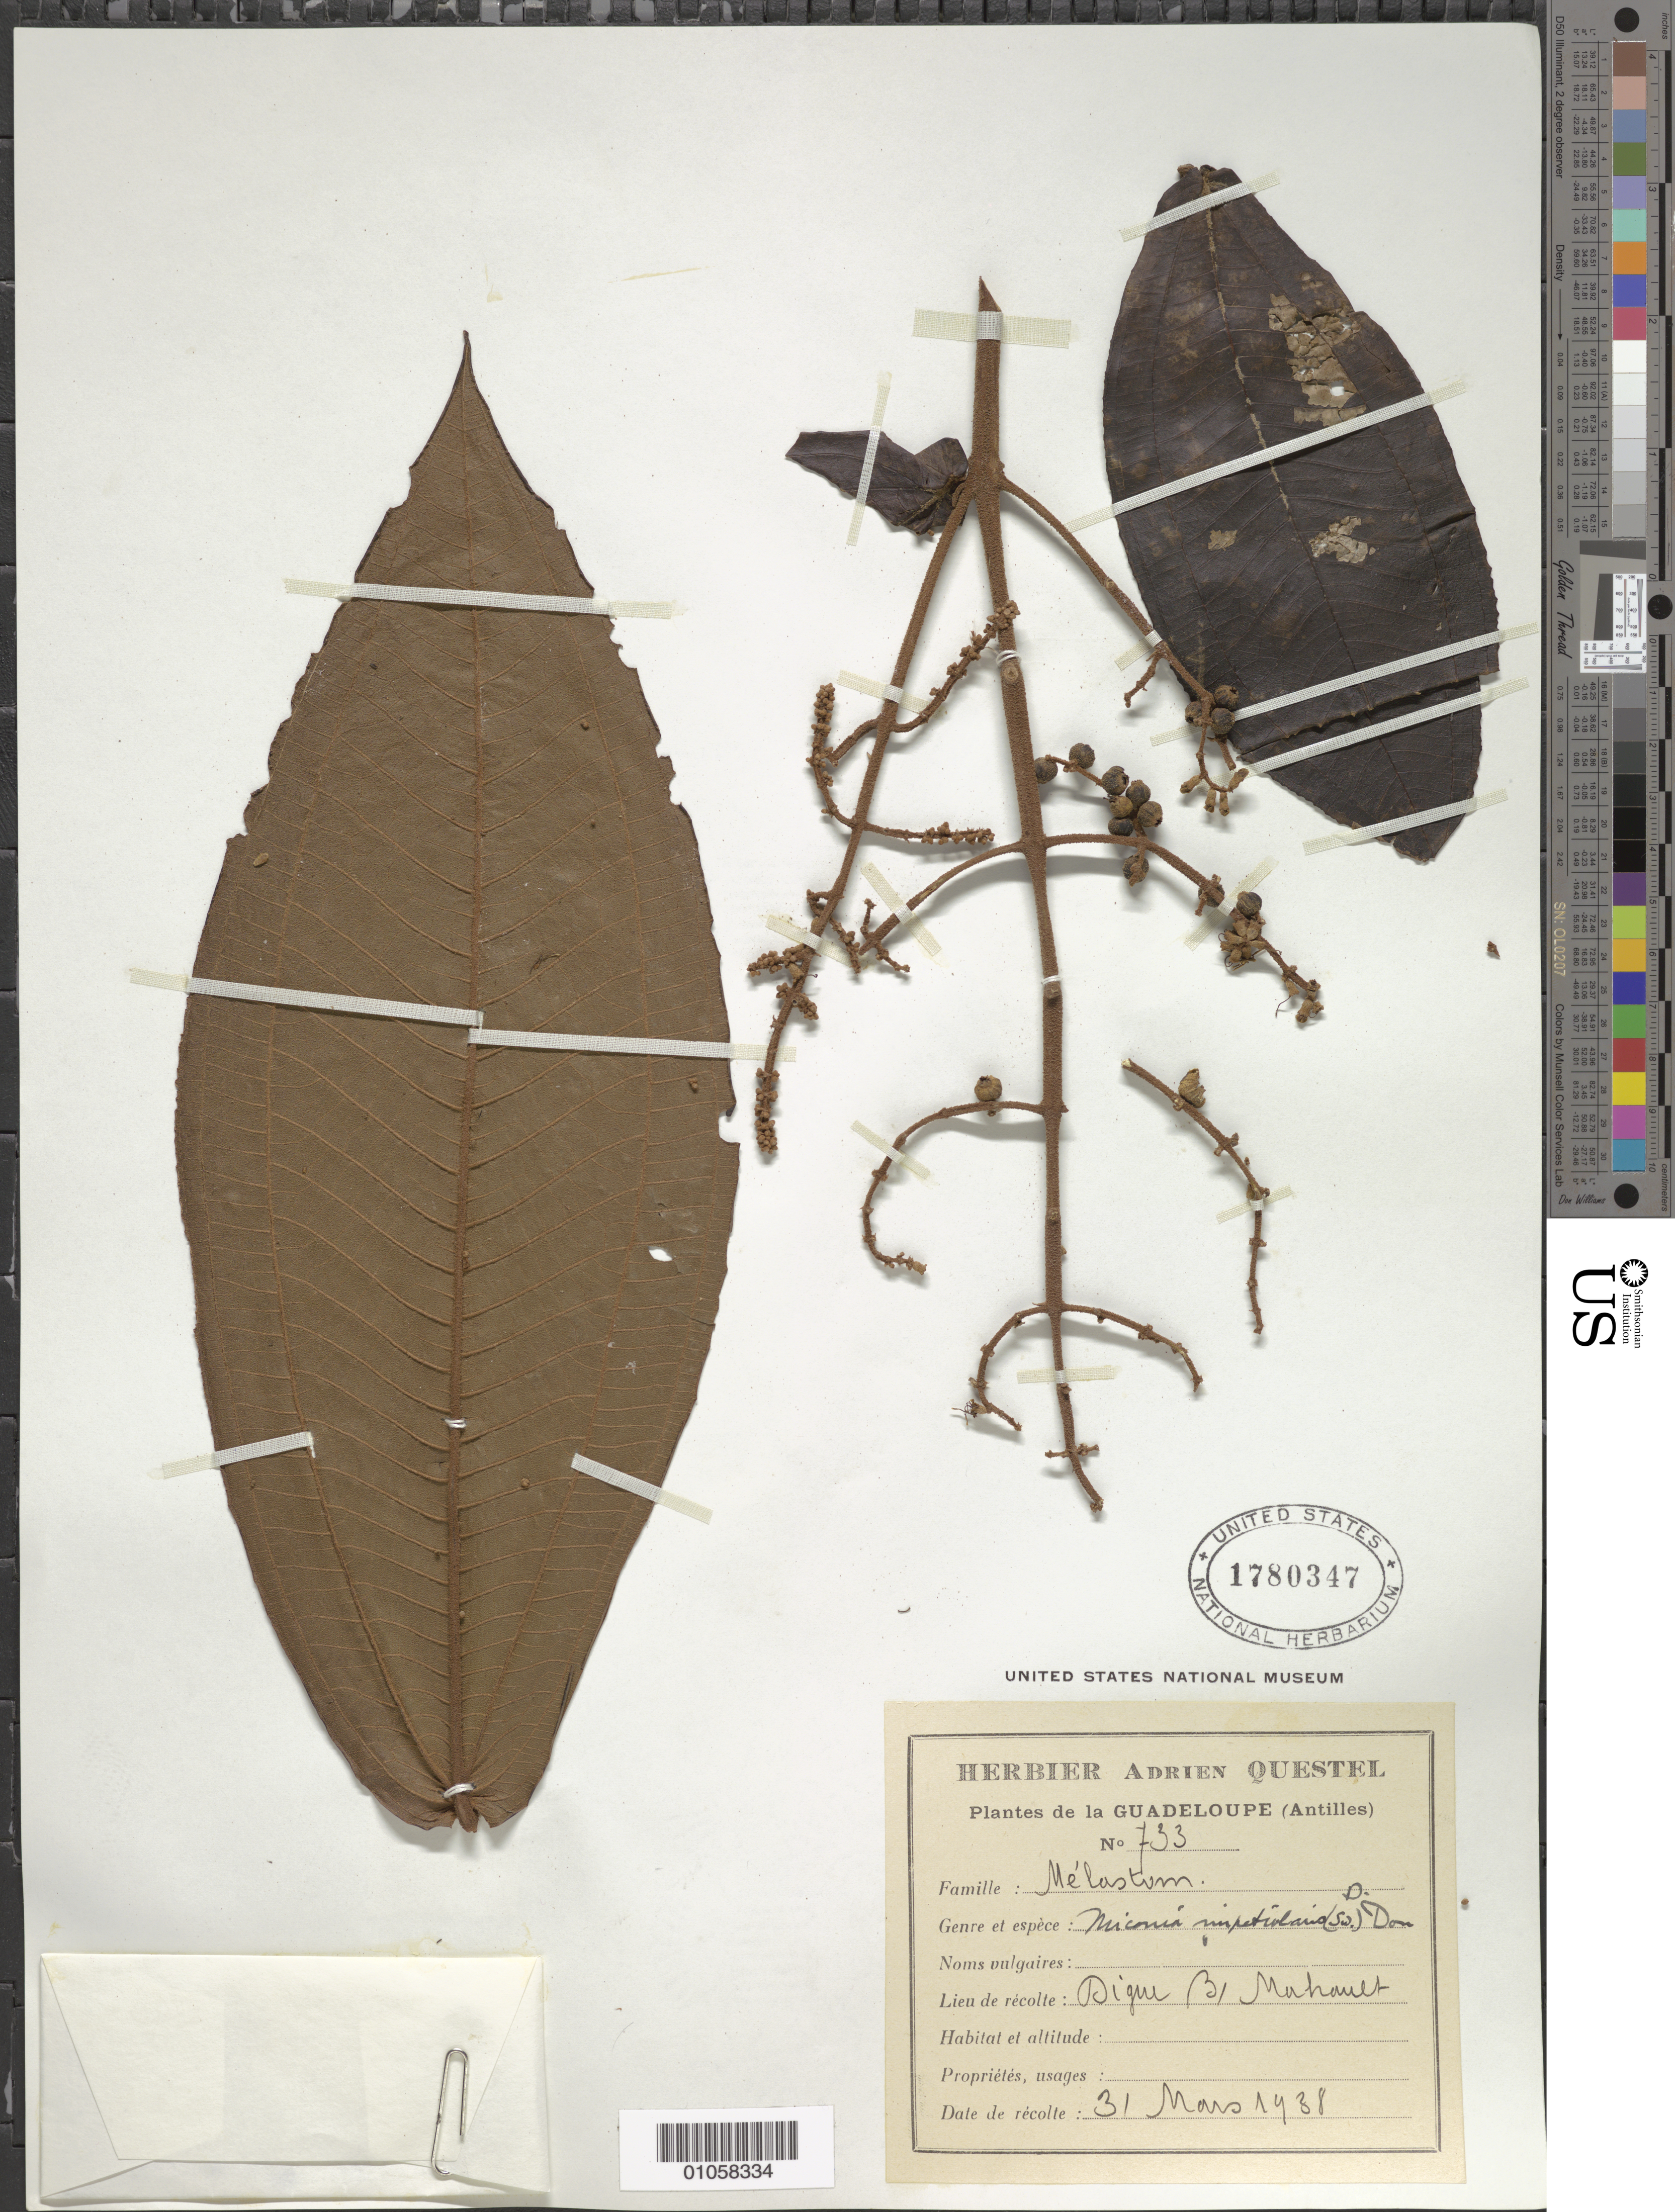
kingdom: Plantae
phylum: Tracheophyta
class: Magnoliopsida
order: Myrtales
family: Melastomataceae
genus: Miconia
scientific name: Miconia impetiolaris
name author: (Sw.) D. Don ex DC.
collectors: A. Questel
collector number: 733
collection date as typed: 31 Mar 1938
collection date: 1938-03-31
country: Guadeloupe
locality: Baie-Mahault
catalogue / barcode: US 1780347